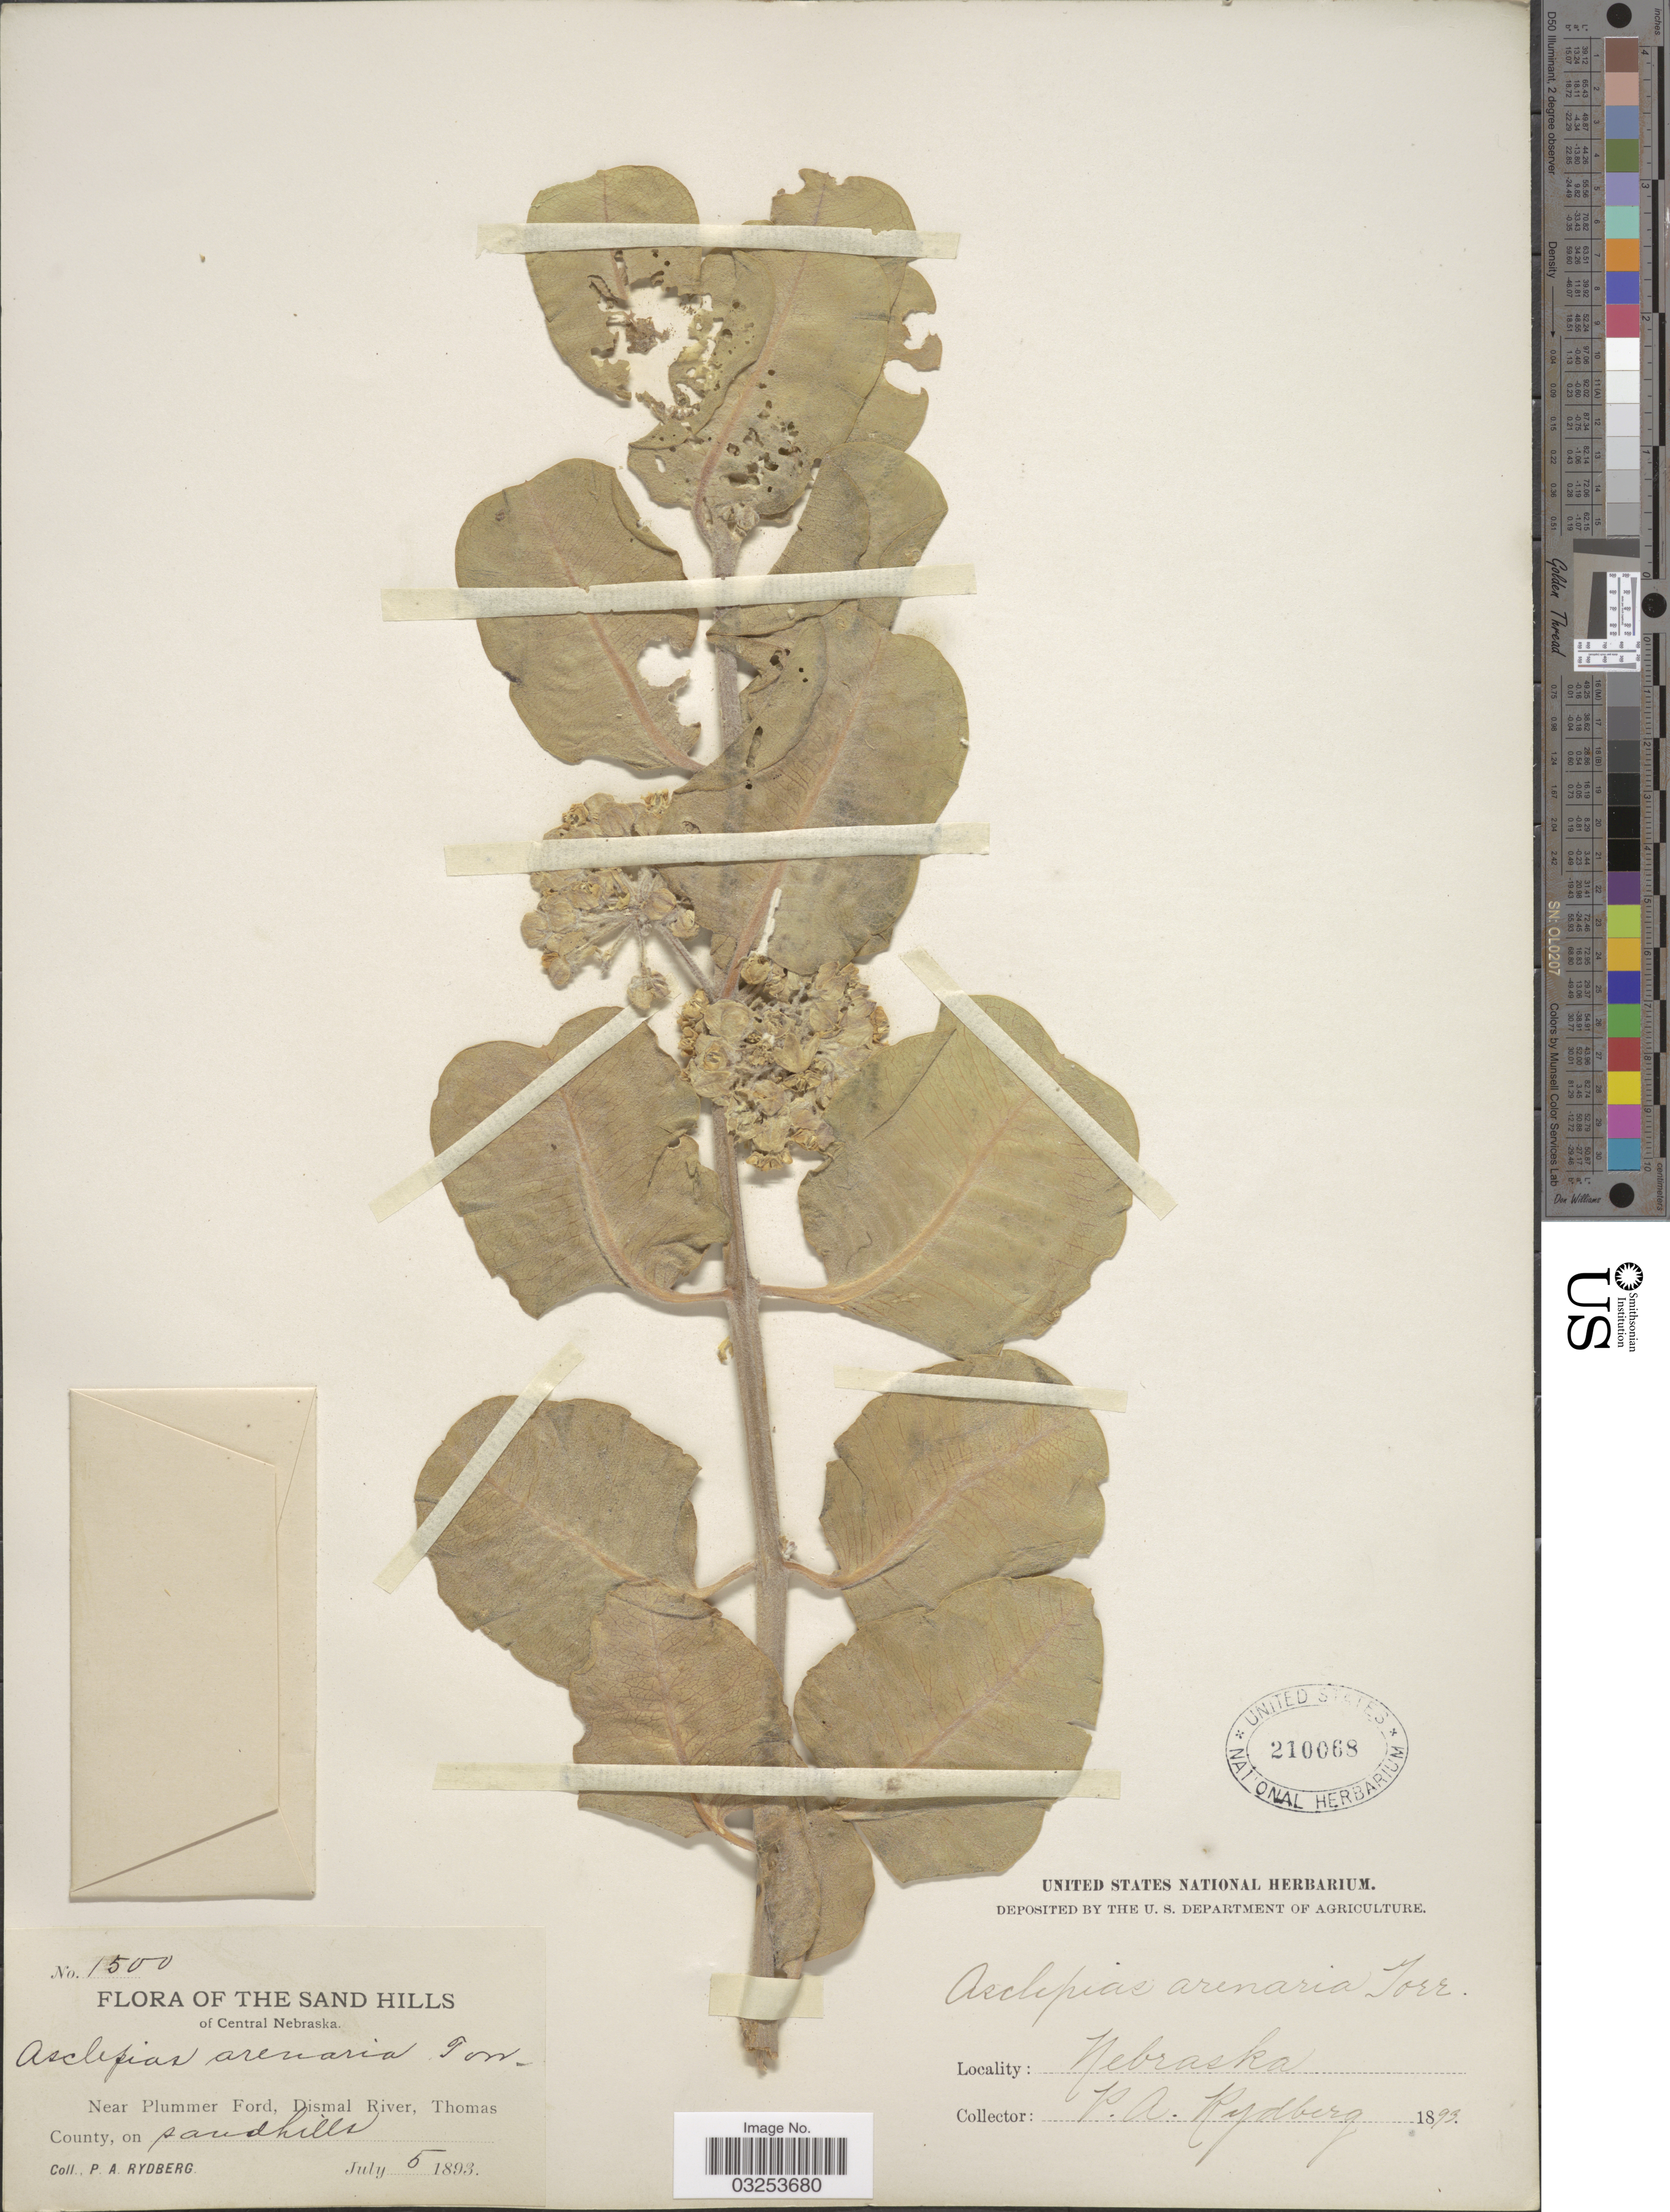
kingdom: Plantae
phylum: Tracheophyta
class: Magnoliopsida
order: Gentianales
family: Apocynaceae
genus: Asclepias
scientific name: Asclepias arenaria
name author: Torr.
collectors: P. A. Rydberg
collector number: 1500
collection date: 1893-07-05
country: United States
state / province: Nebraska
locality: The Sand Hills of Central Nebraska. Near Plummer Ford, Dismal River, Thomas County.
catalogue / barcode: US 210068